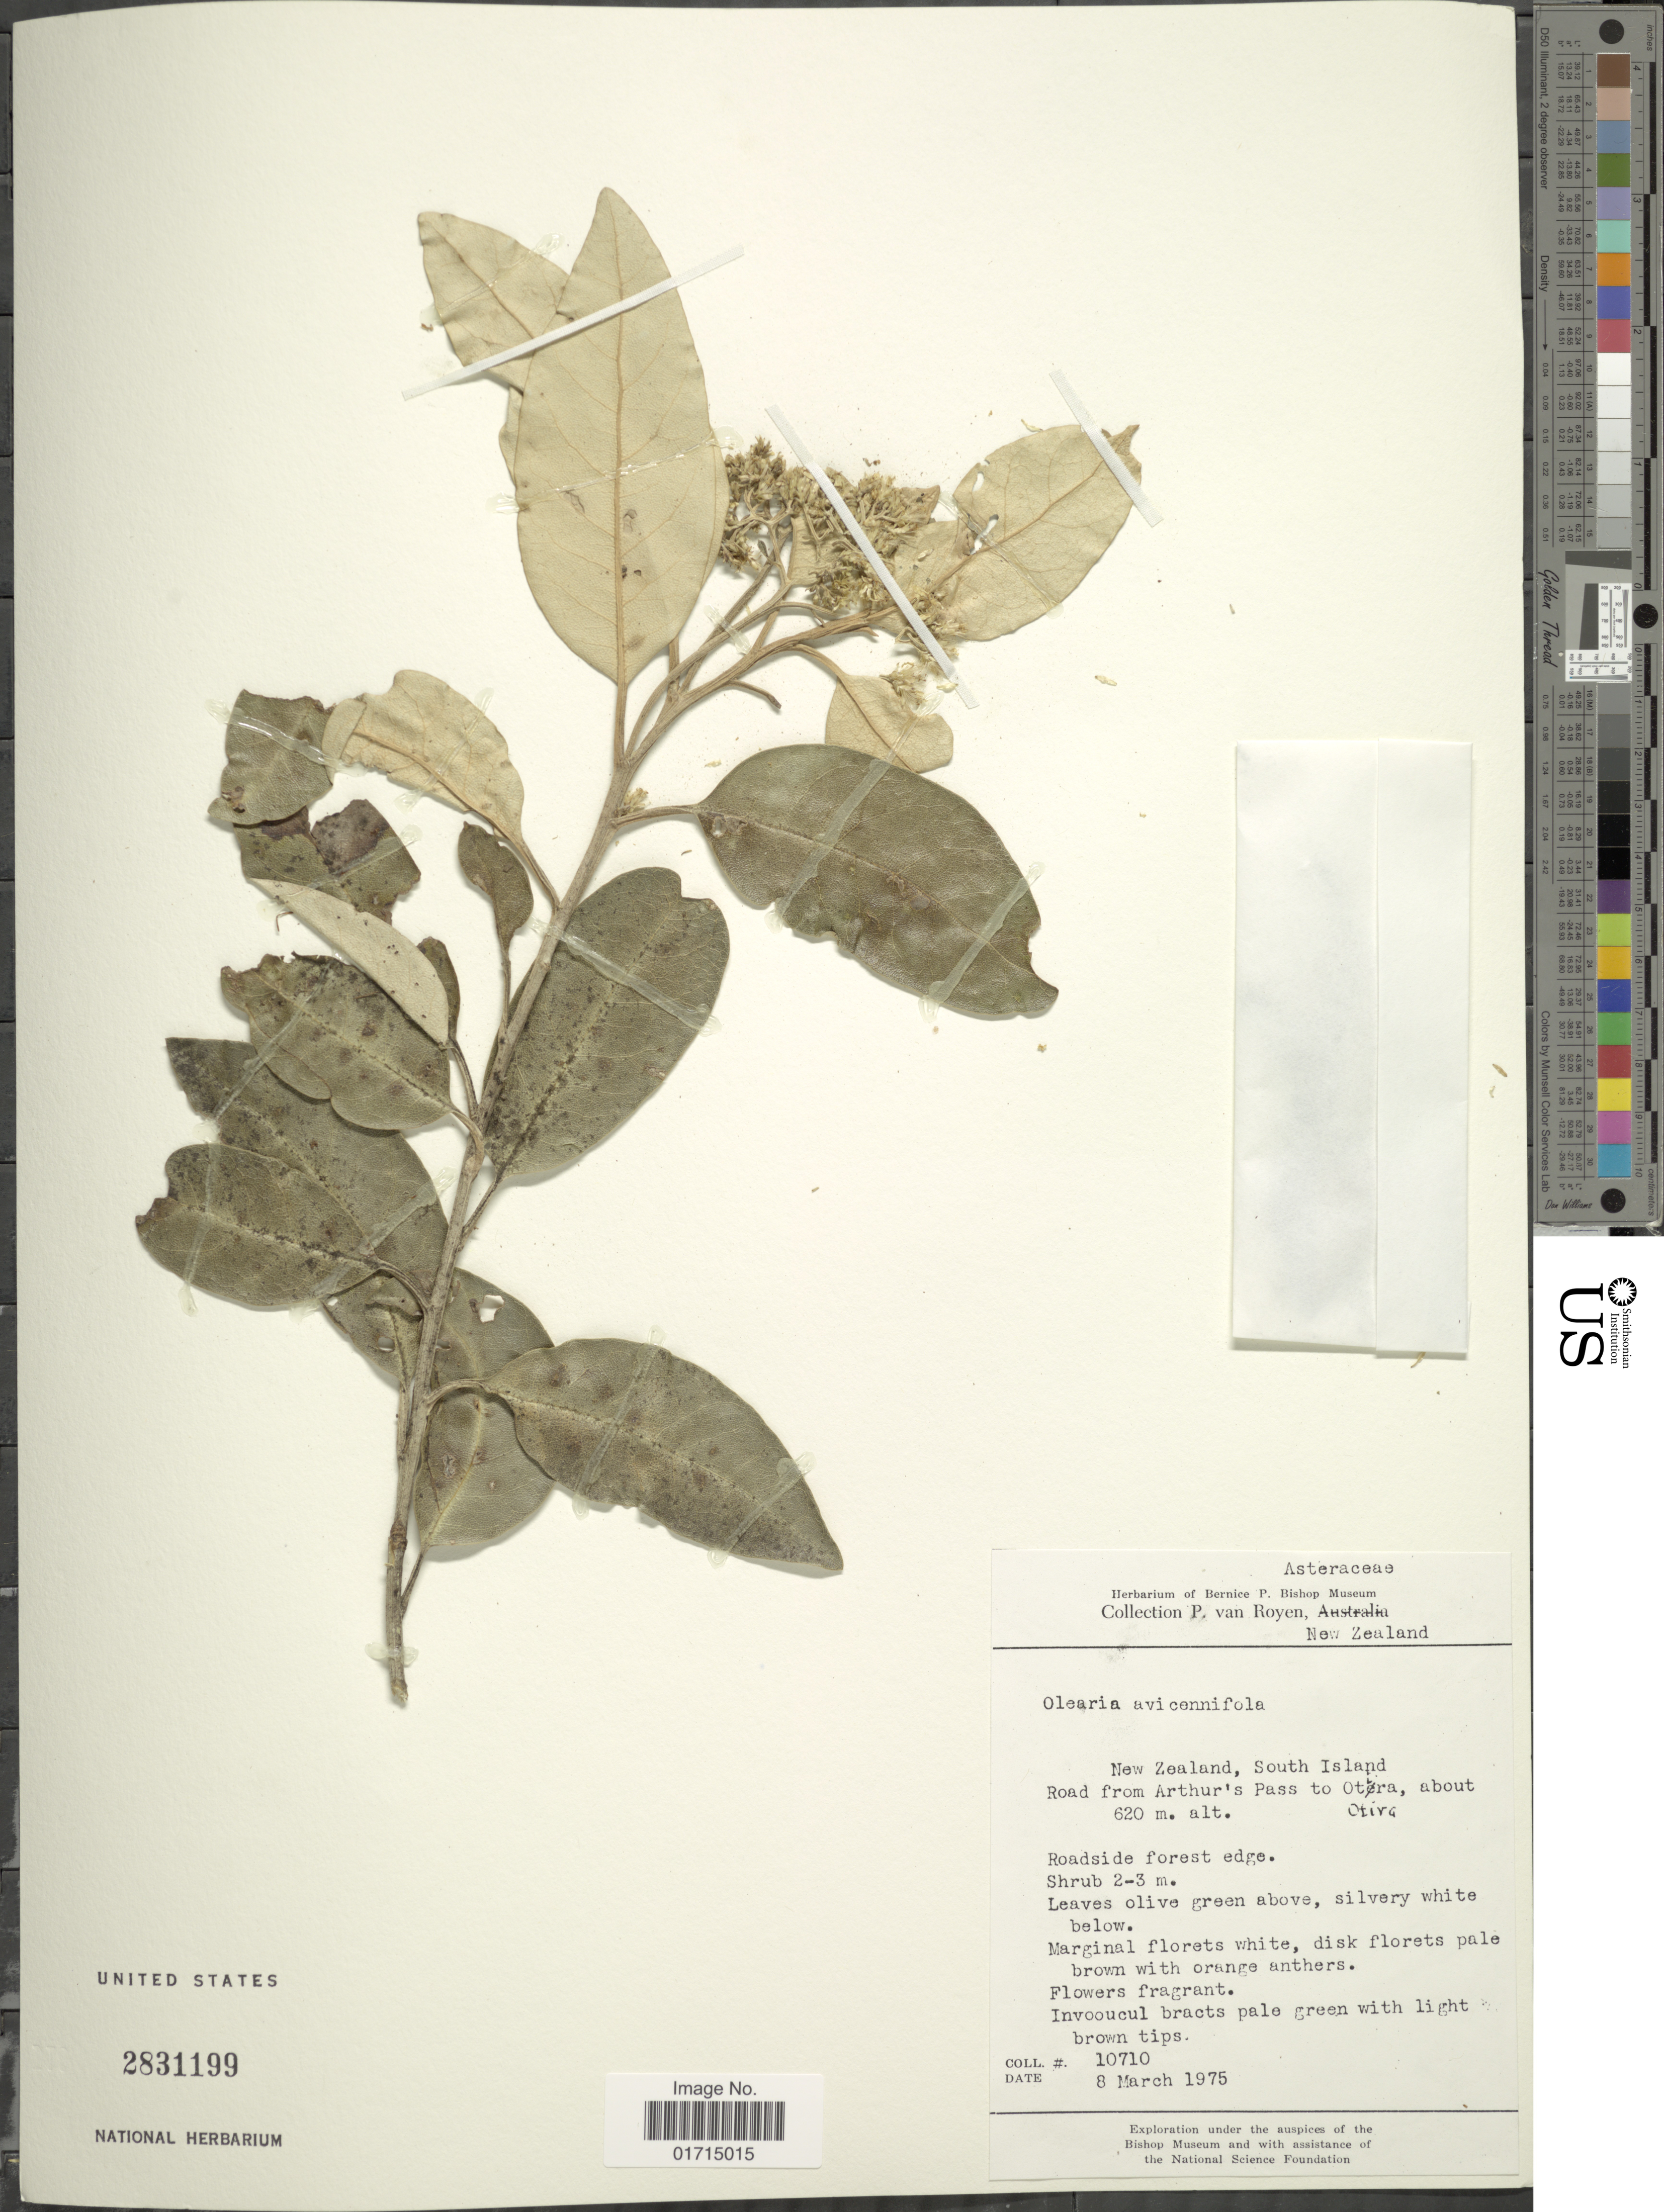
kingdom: Plantae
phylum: Tracheophyta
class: Magnoliopsida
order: Asterales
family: Asteraceae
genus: Olearia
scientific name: Olearia avicenniifolia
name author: (Raoul) Hook. f.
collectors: P. van Royen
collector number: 10710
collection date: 1975-03-09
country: New Zealand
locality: New Zealand, South Island. Road from Arthur's Pass to Otira,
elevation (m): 620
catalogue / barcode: US 2831199